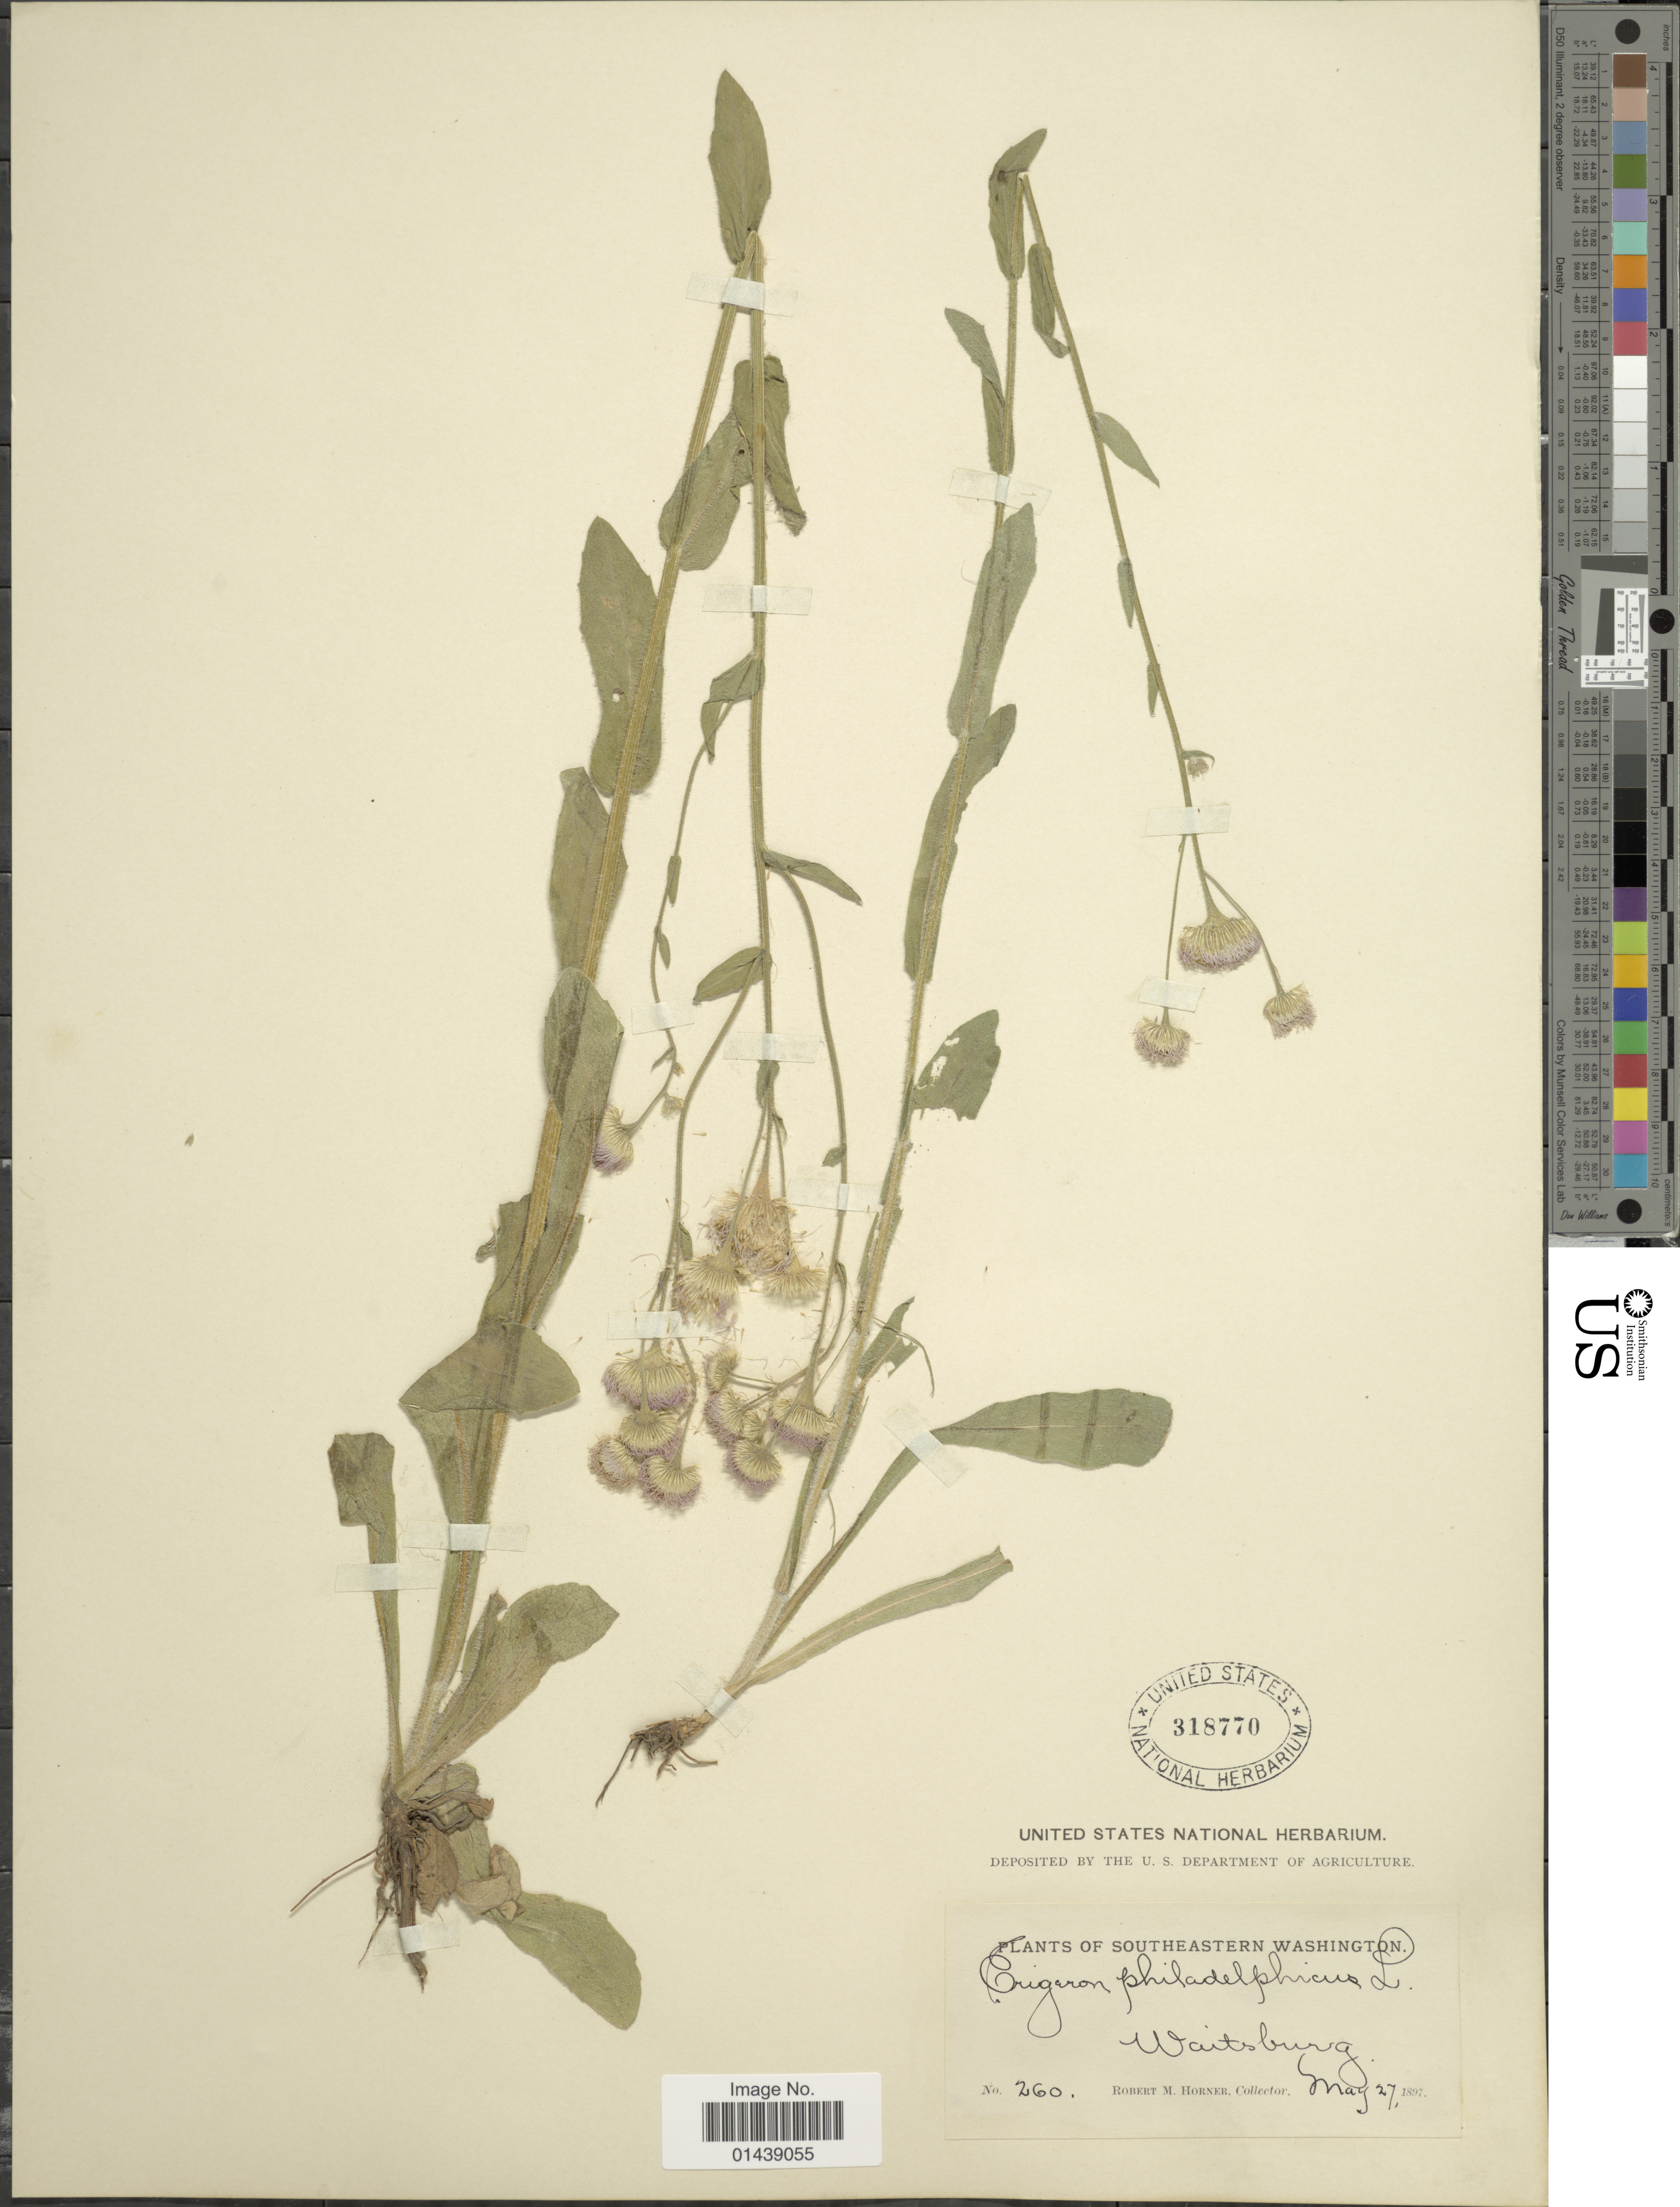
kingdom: Plantae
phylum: Tracheophyta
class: Magnoliopsida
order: Asterales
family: Asteraceae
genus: Erigeron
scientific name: Erigeron philadelphicus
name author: L.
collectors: R. Horner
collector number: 260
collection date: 1897-05-27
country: United States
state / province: Washington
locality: Southeastern Washington. Waitsburg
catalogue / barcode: US 318770